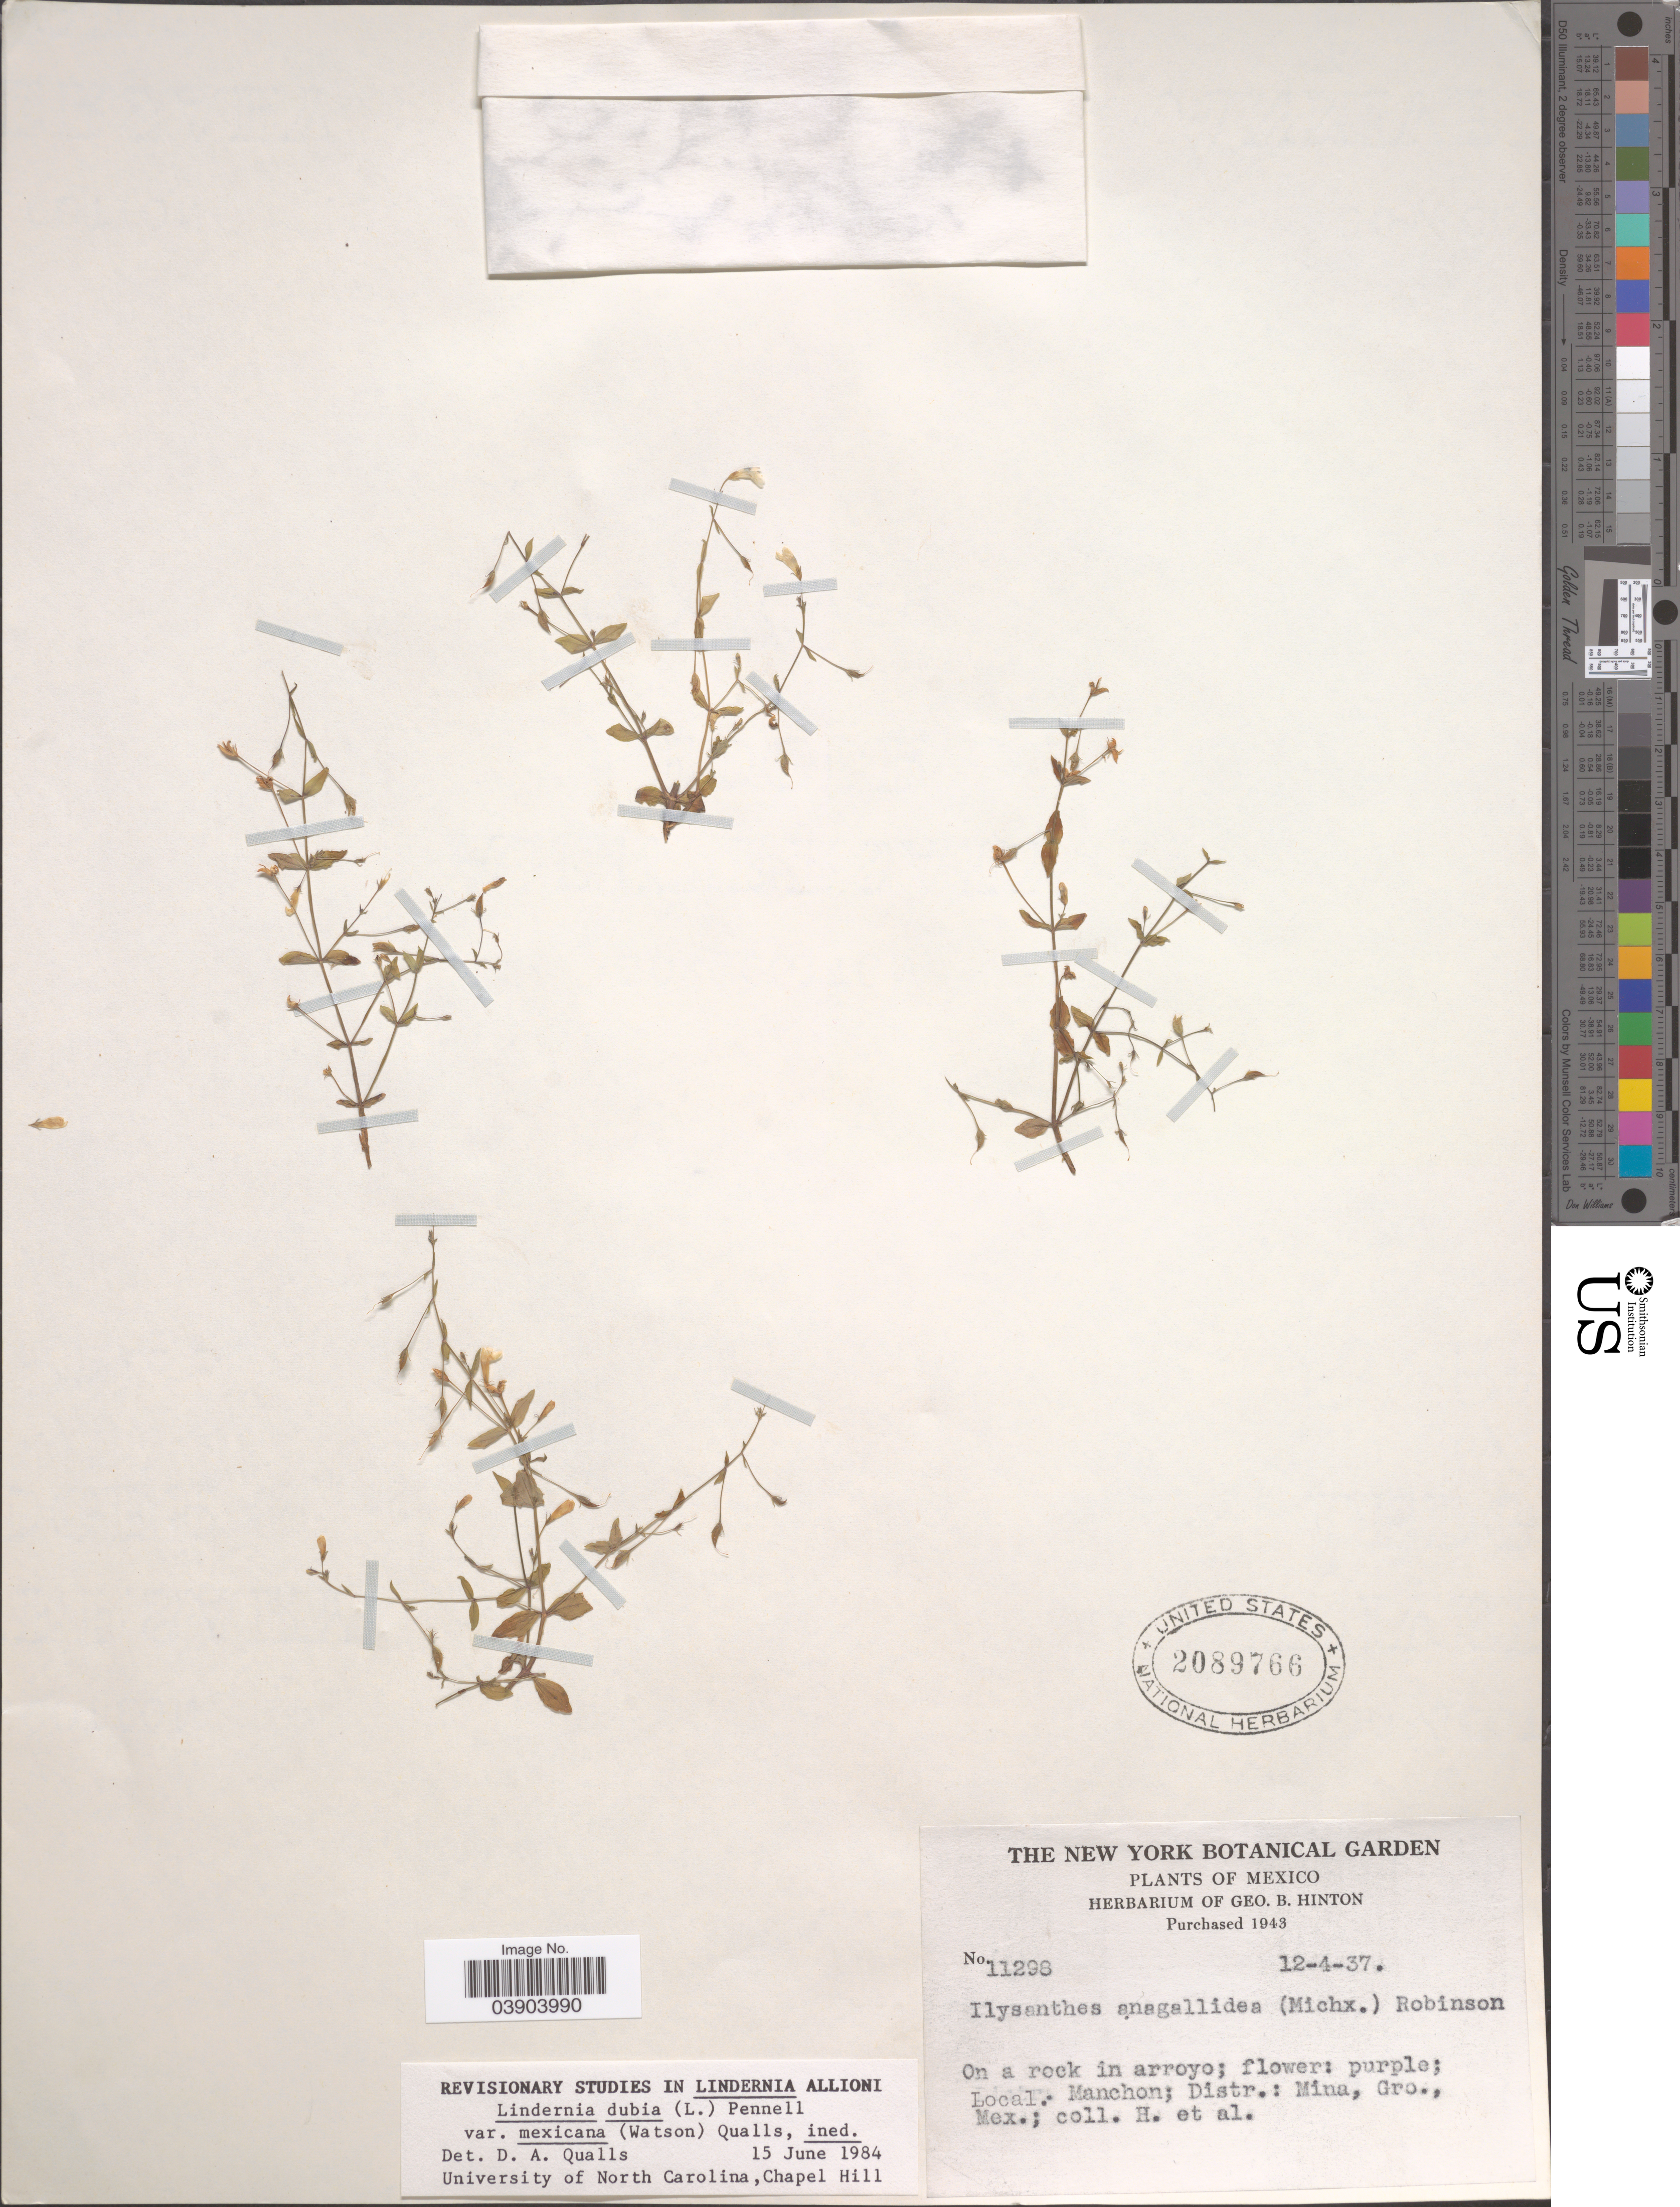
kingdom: Plantae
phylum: Tracheophyta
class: Magnoliopsida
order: Lamiales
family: Linderniaceae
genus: Lindernia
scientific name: Lindernia dubia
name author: (L.) Pennell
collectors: G. B. Hinton & et al.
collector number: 11298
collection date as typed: Transcribed d/m/y: 4/12/37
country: Mexico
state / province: Guerrero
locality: Manchon; Distr.: Mina.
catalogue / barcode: US 2089766